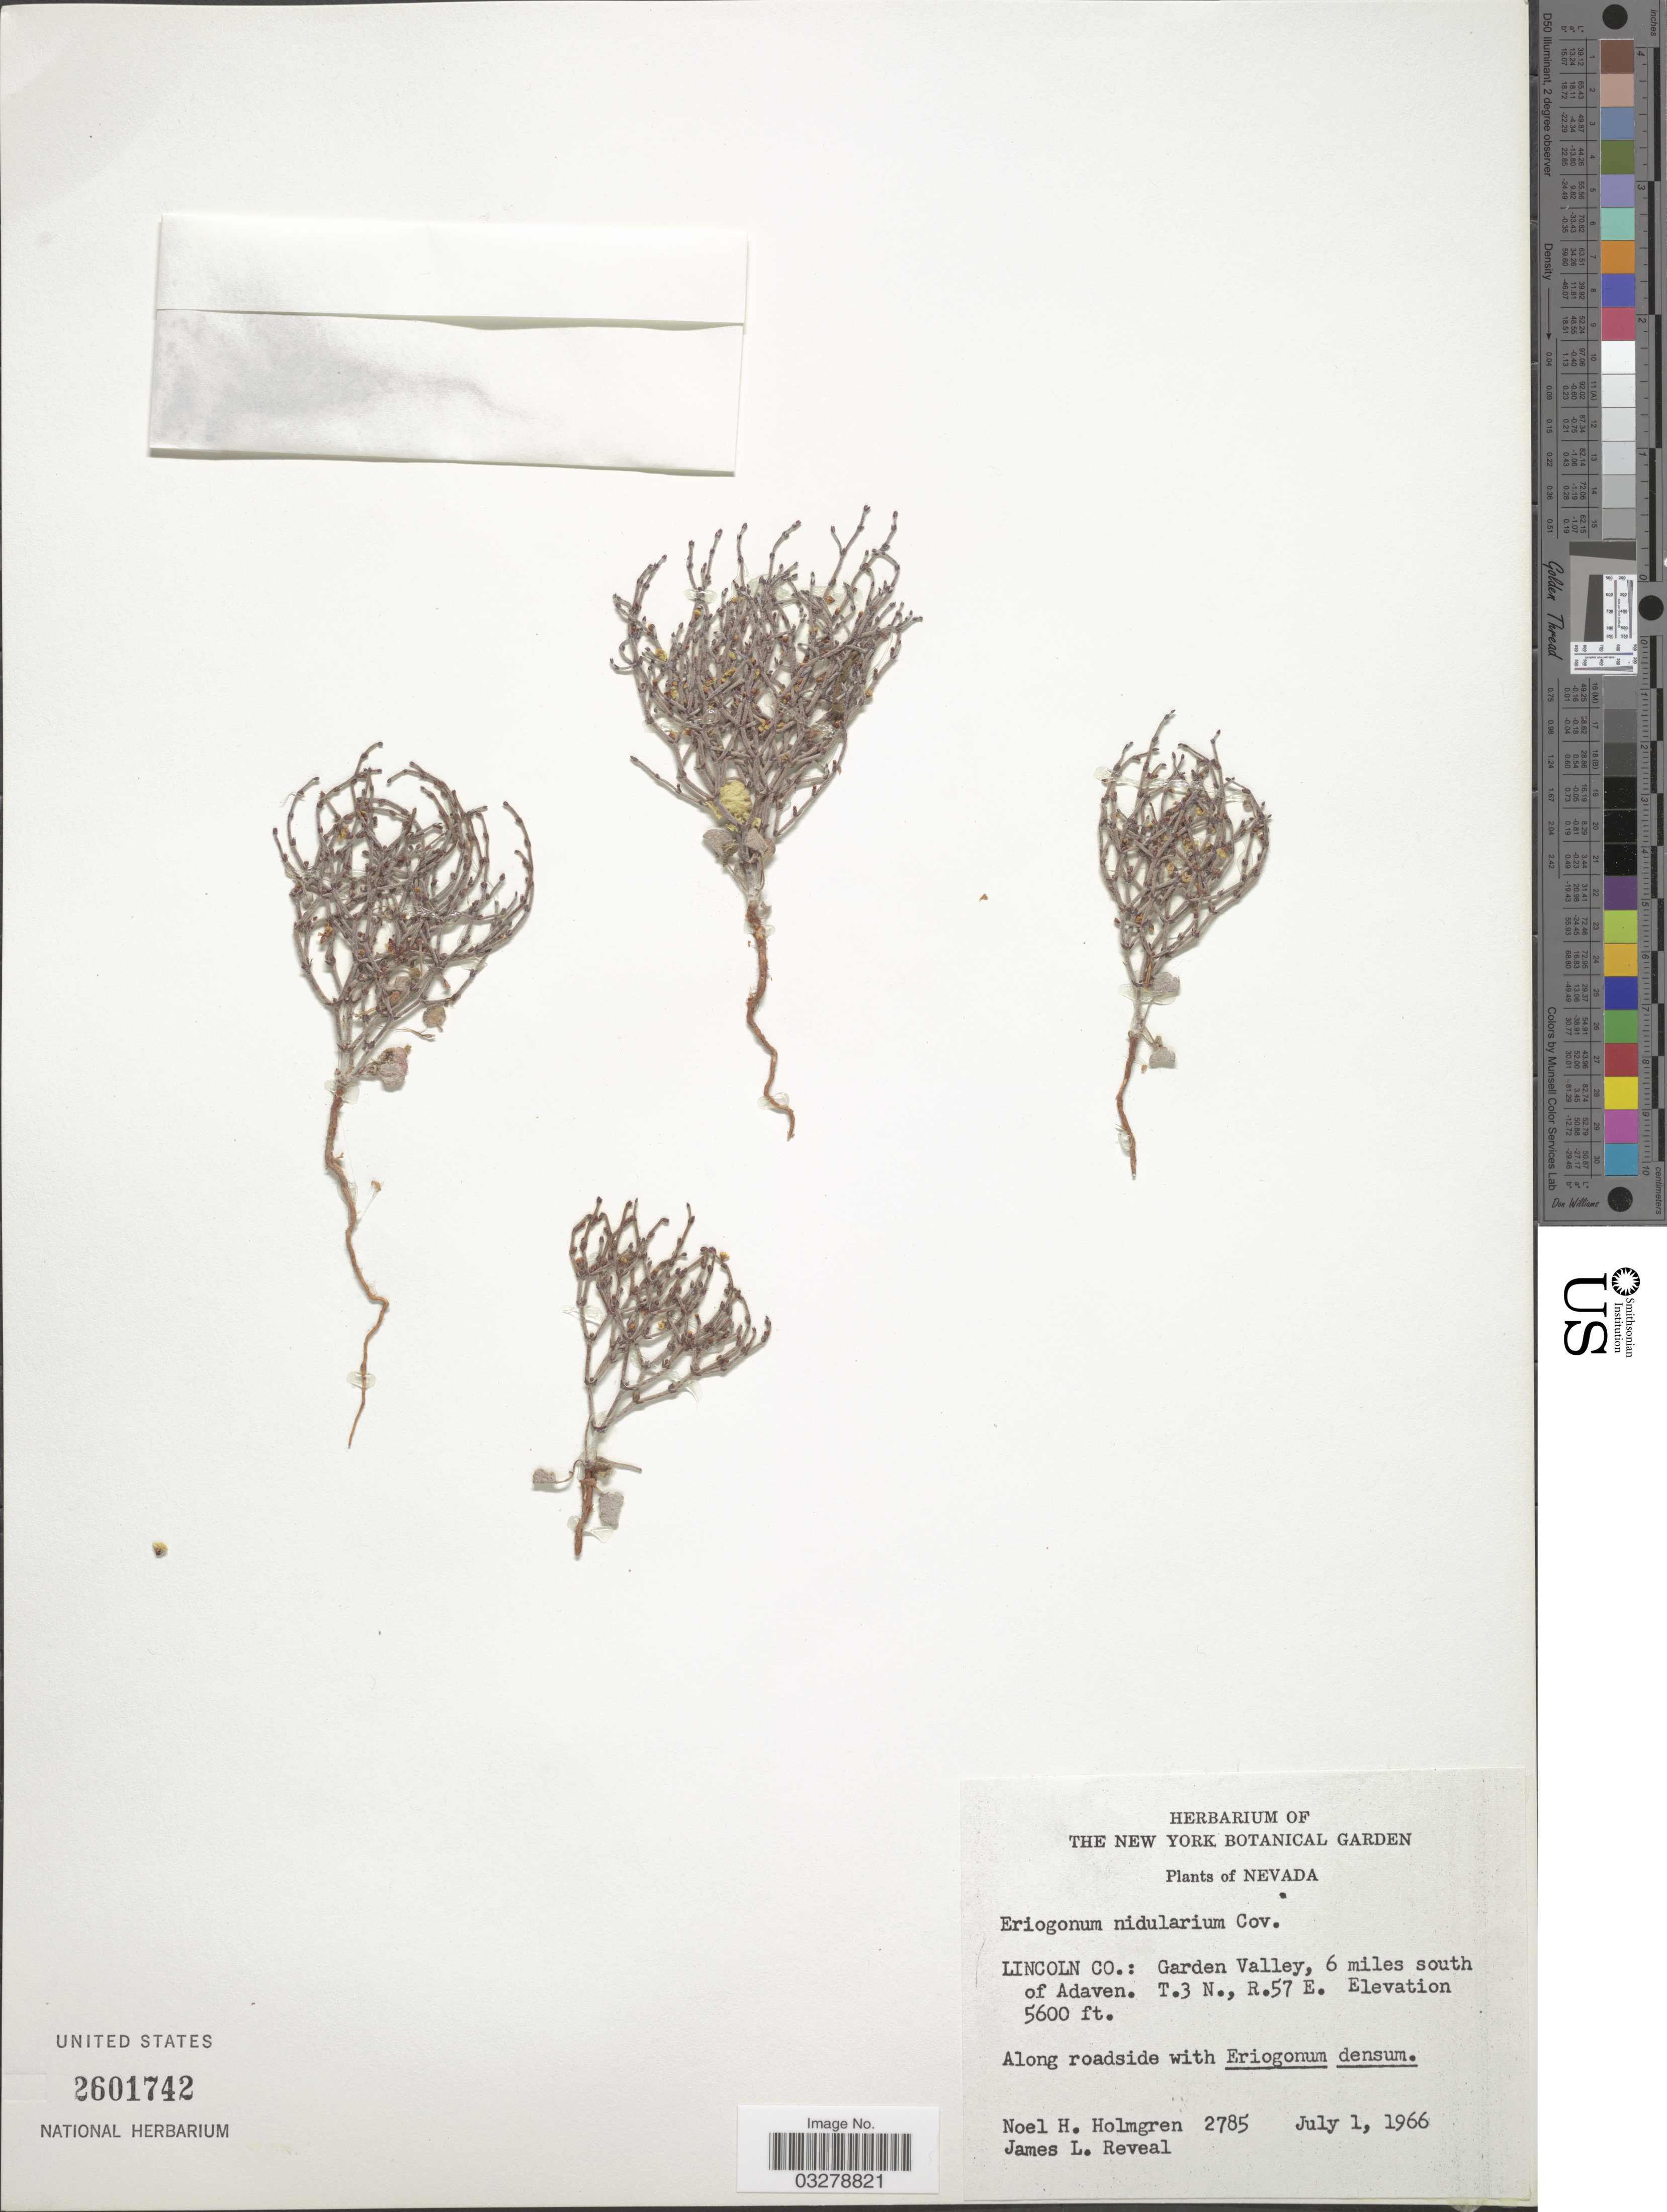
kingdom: Plantae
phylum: Tracheophyta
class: Magnoliopsida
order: Caryophyllales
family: Polygonaceae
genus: Eriogonum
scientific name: Eriogonum nidularium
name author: Coville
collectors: N. H. Holmgren & J. L. Reveal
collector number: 2785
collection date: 1966-07-01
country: United States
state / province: Nevada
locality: Lincoln Co.: Garden Valley, 6 miles south of Adaven. T.3 N., R.57 E.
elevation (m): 1707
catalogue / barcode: US 2601742